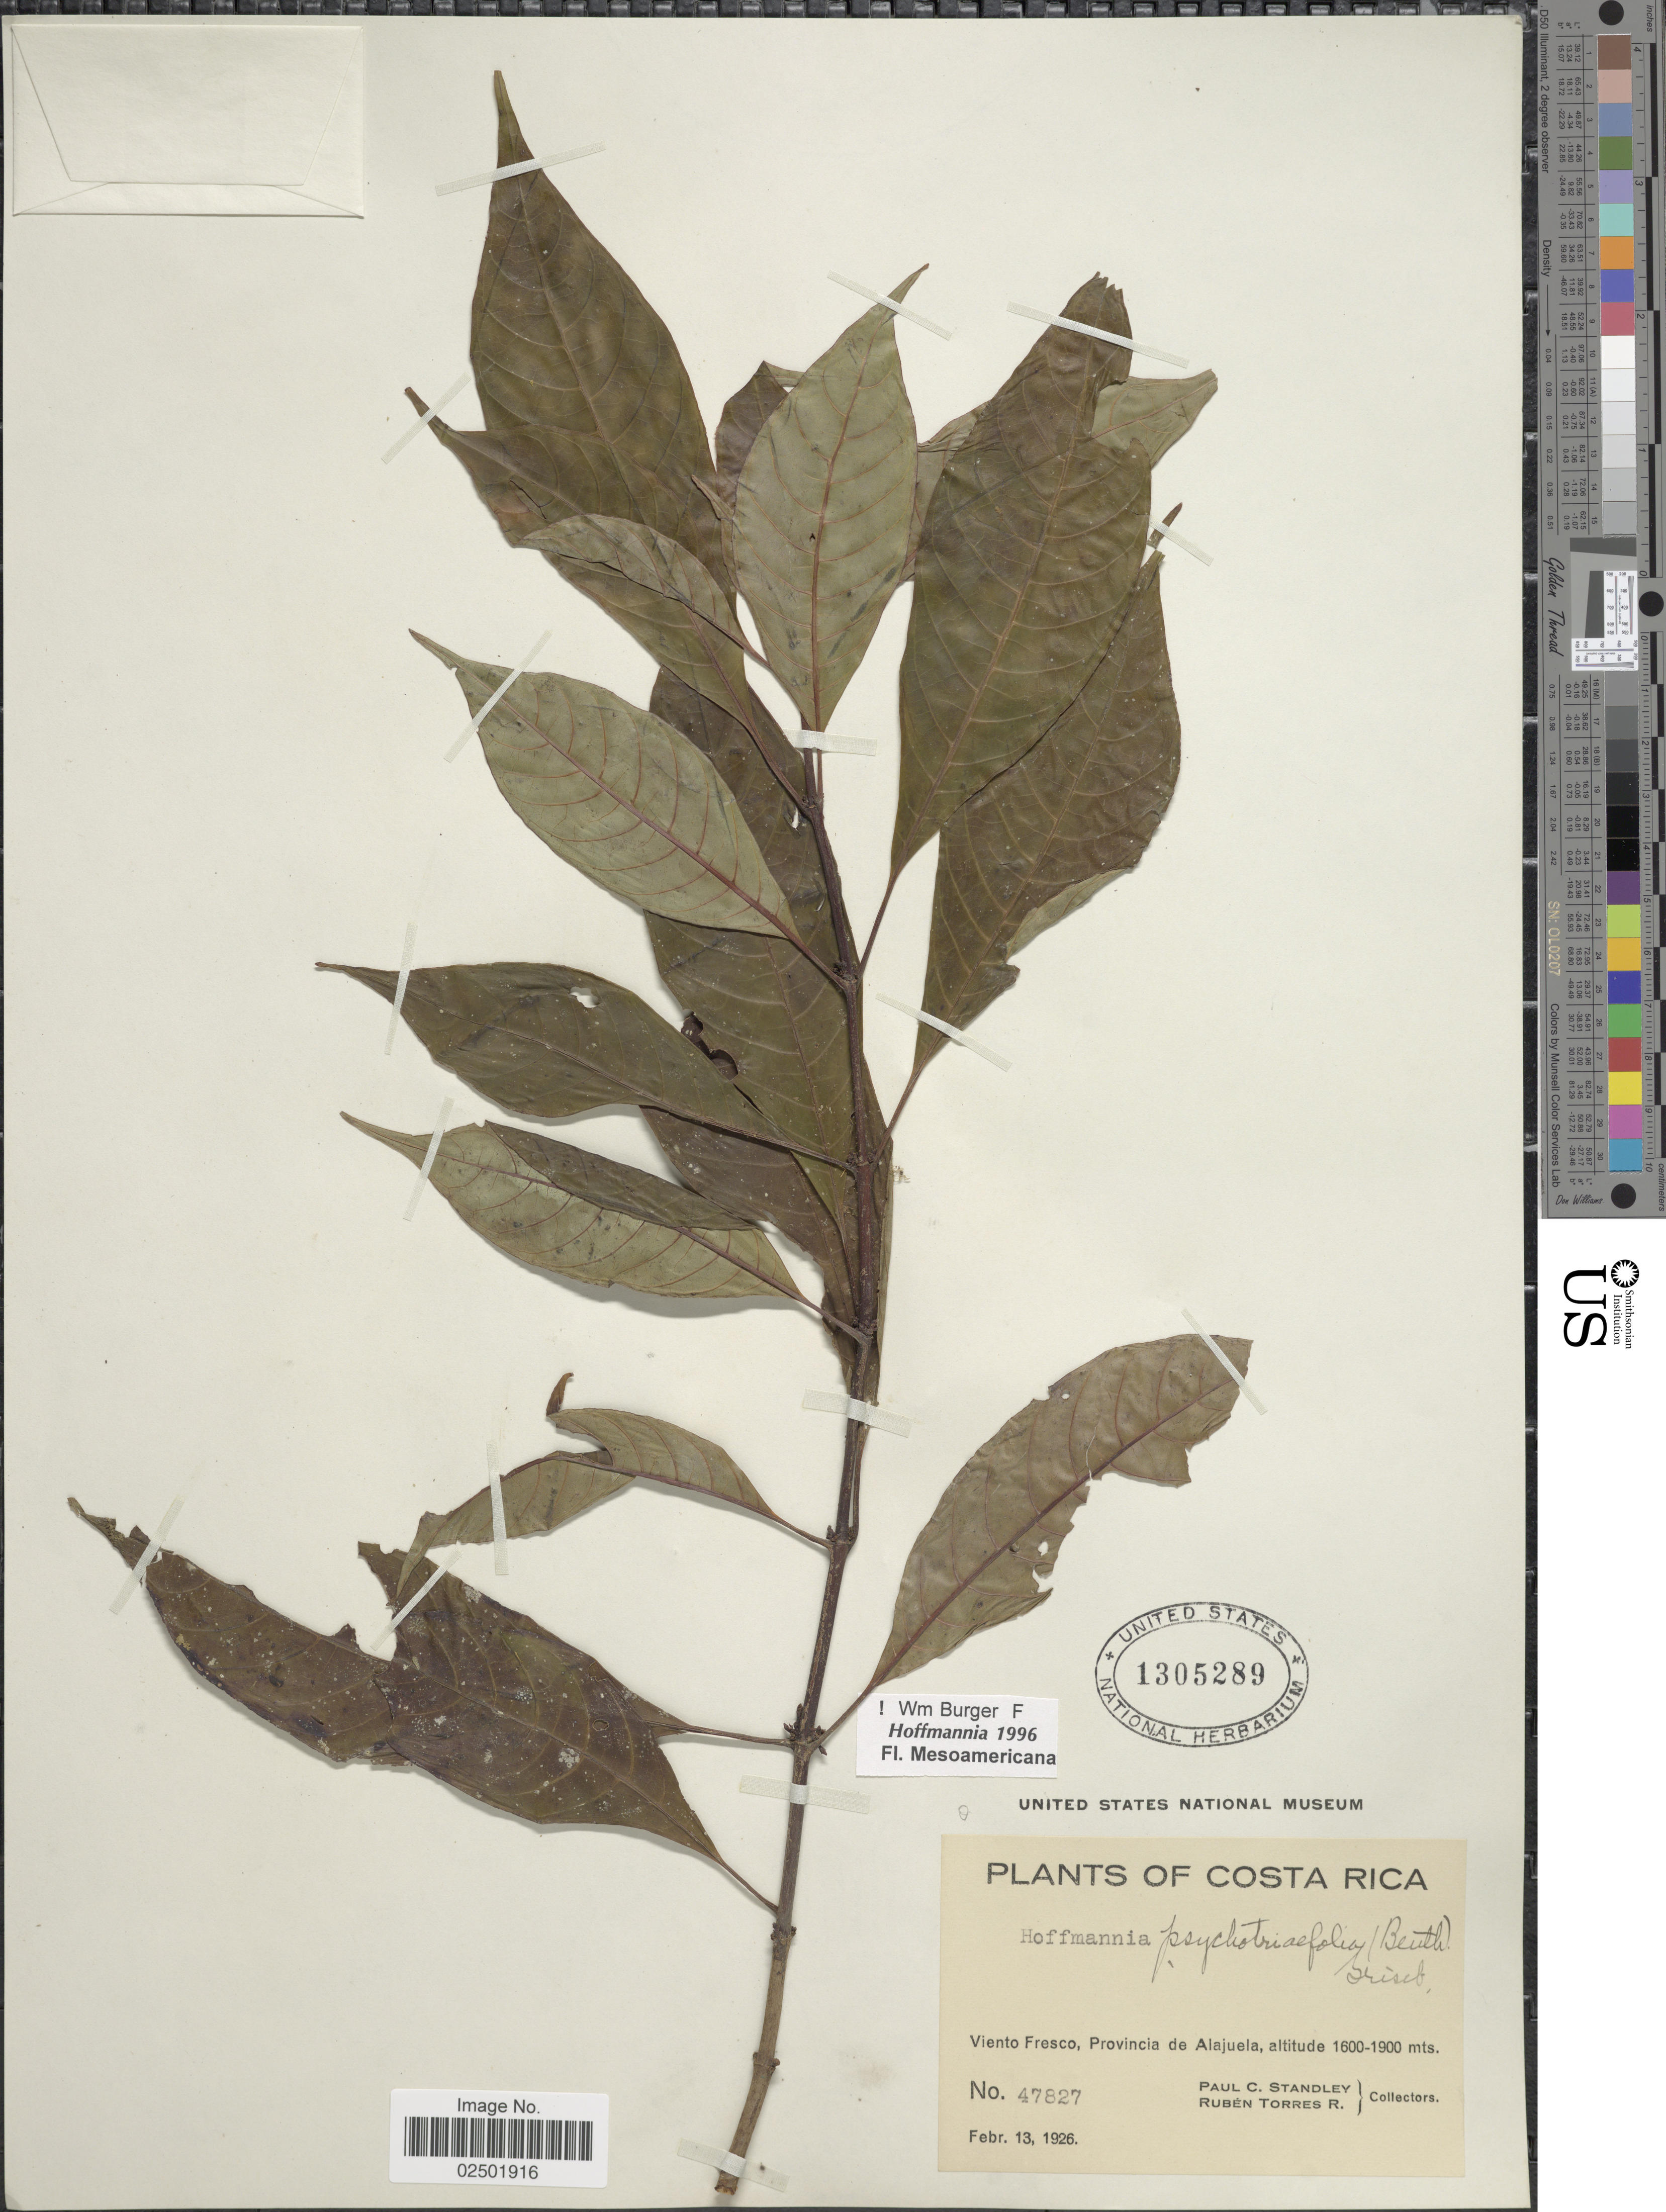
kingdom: Plantae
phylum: Tracheophyta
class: Magnoliopsida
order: Gentianales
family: Rubiaceae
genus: Hoffmannia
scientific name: Hoffmannia psychotriifolia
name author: (Benth.) Griseb.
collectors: P. C. Standley & R. Torres Rojas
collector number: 47827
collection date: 1926-02-13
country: Costa Rica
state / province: Alajuela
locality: Viento Fresco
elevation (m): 1600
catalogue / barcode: US 1305289